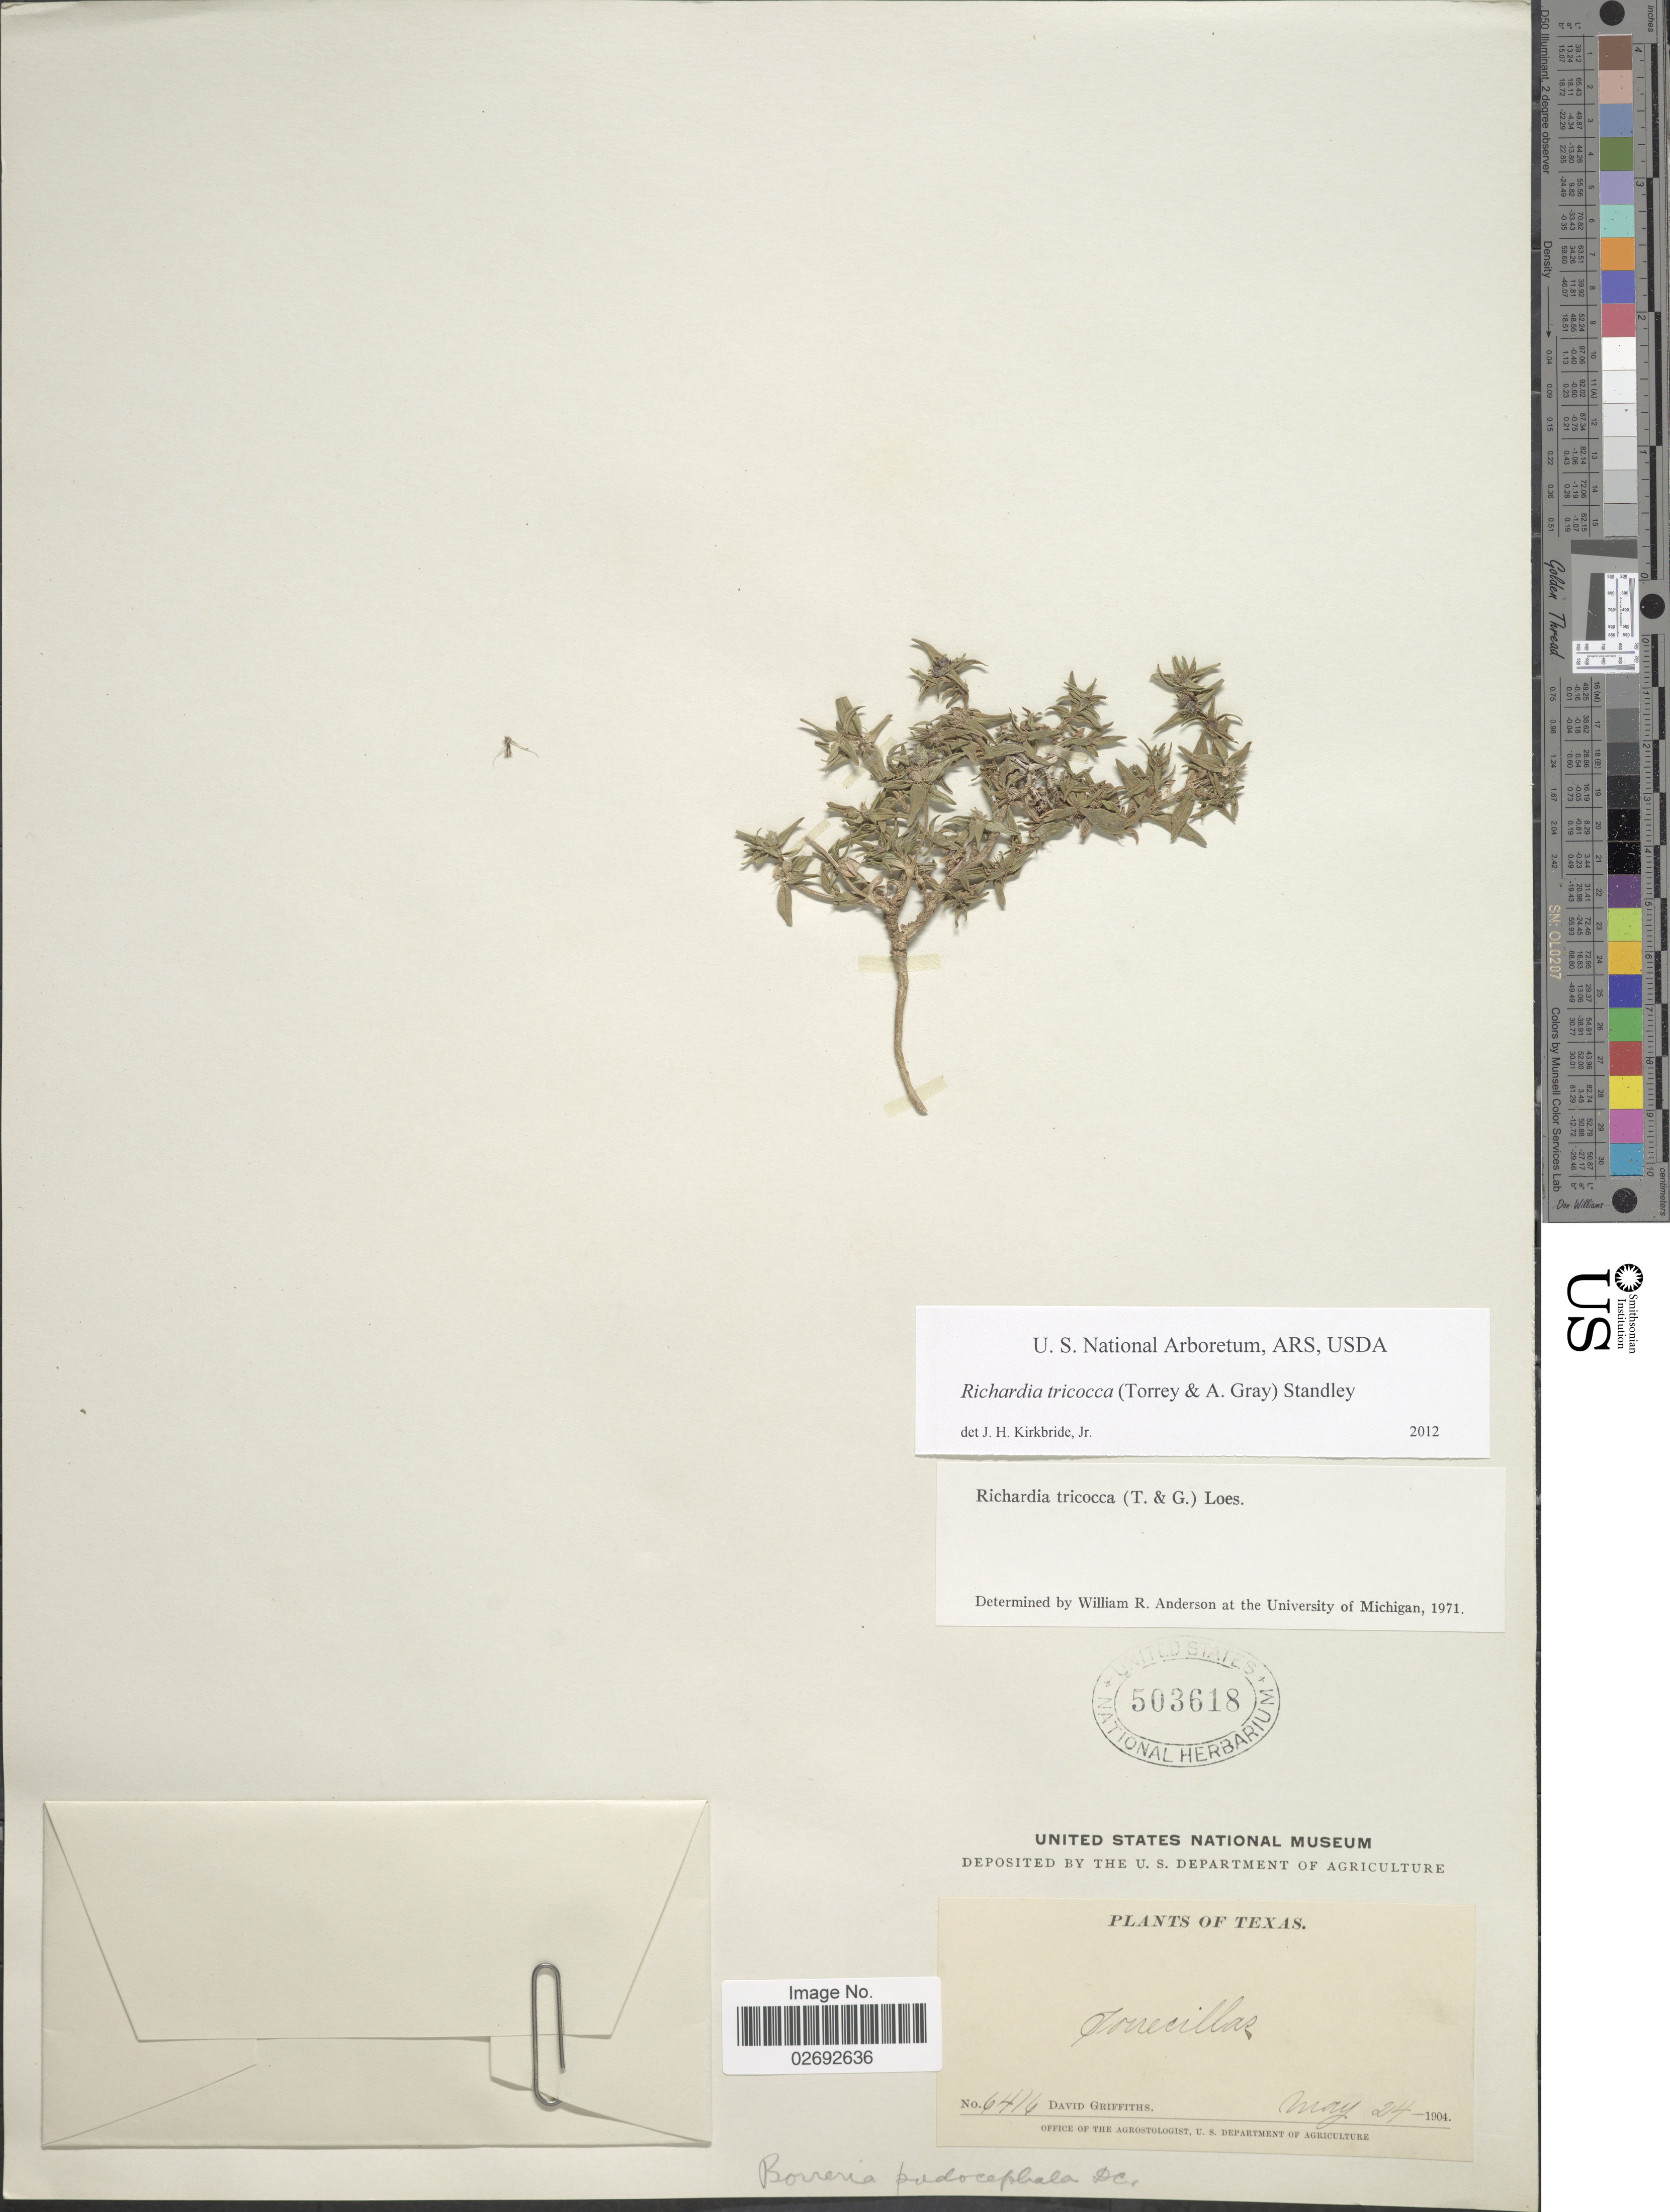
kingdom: Plantae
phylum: Tracheophyta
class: Magnoliopsida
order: Gentianales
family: Rubiaceae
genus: Richardia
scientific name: Richardia tricocca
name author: (Torr.) Standl.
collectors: D. Griffiths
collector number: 6416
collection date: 1904-05-24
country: United States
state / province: Texas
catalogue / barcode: US 503618